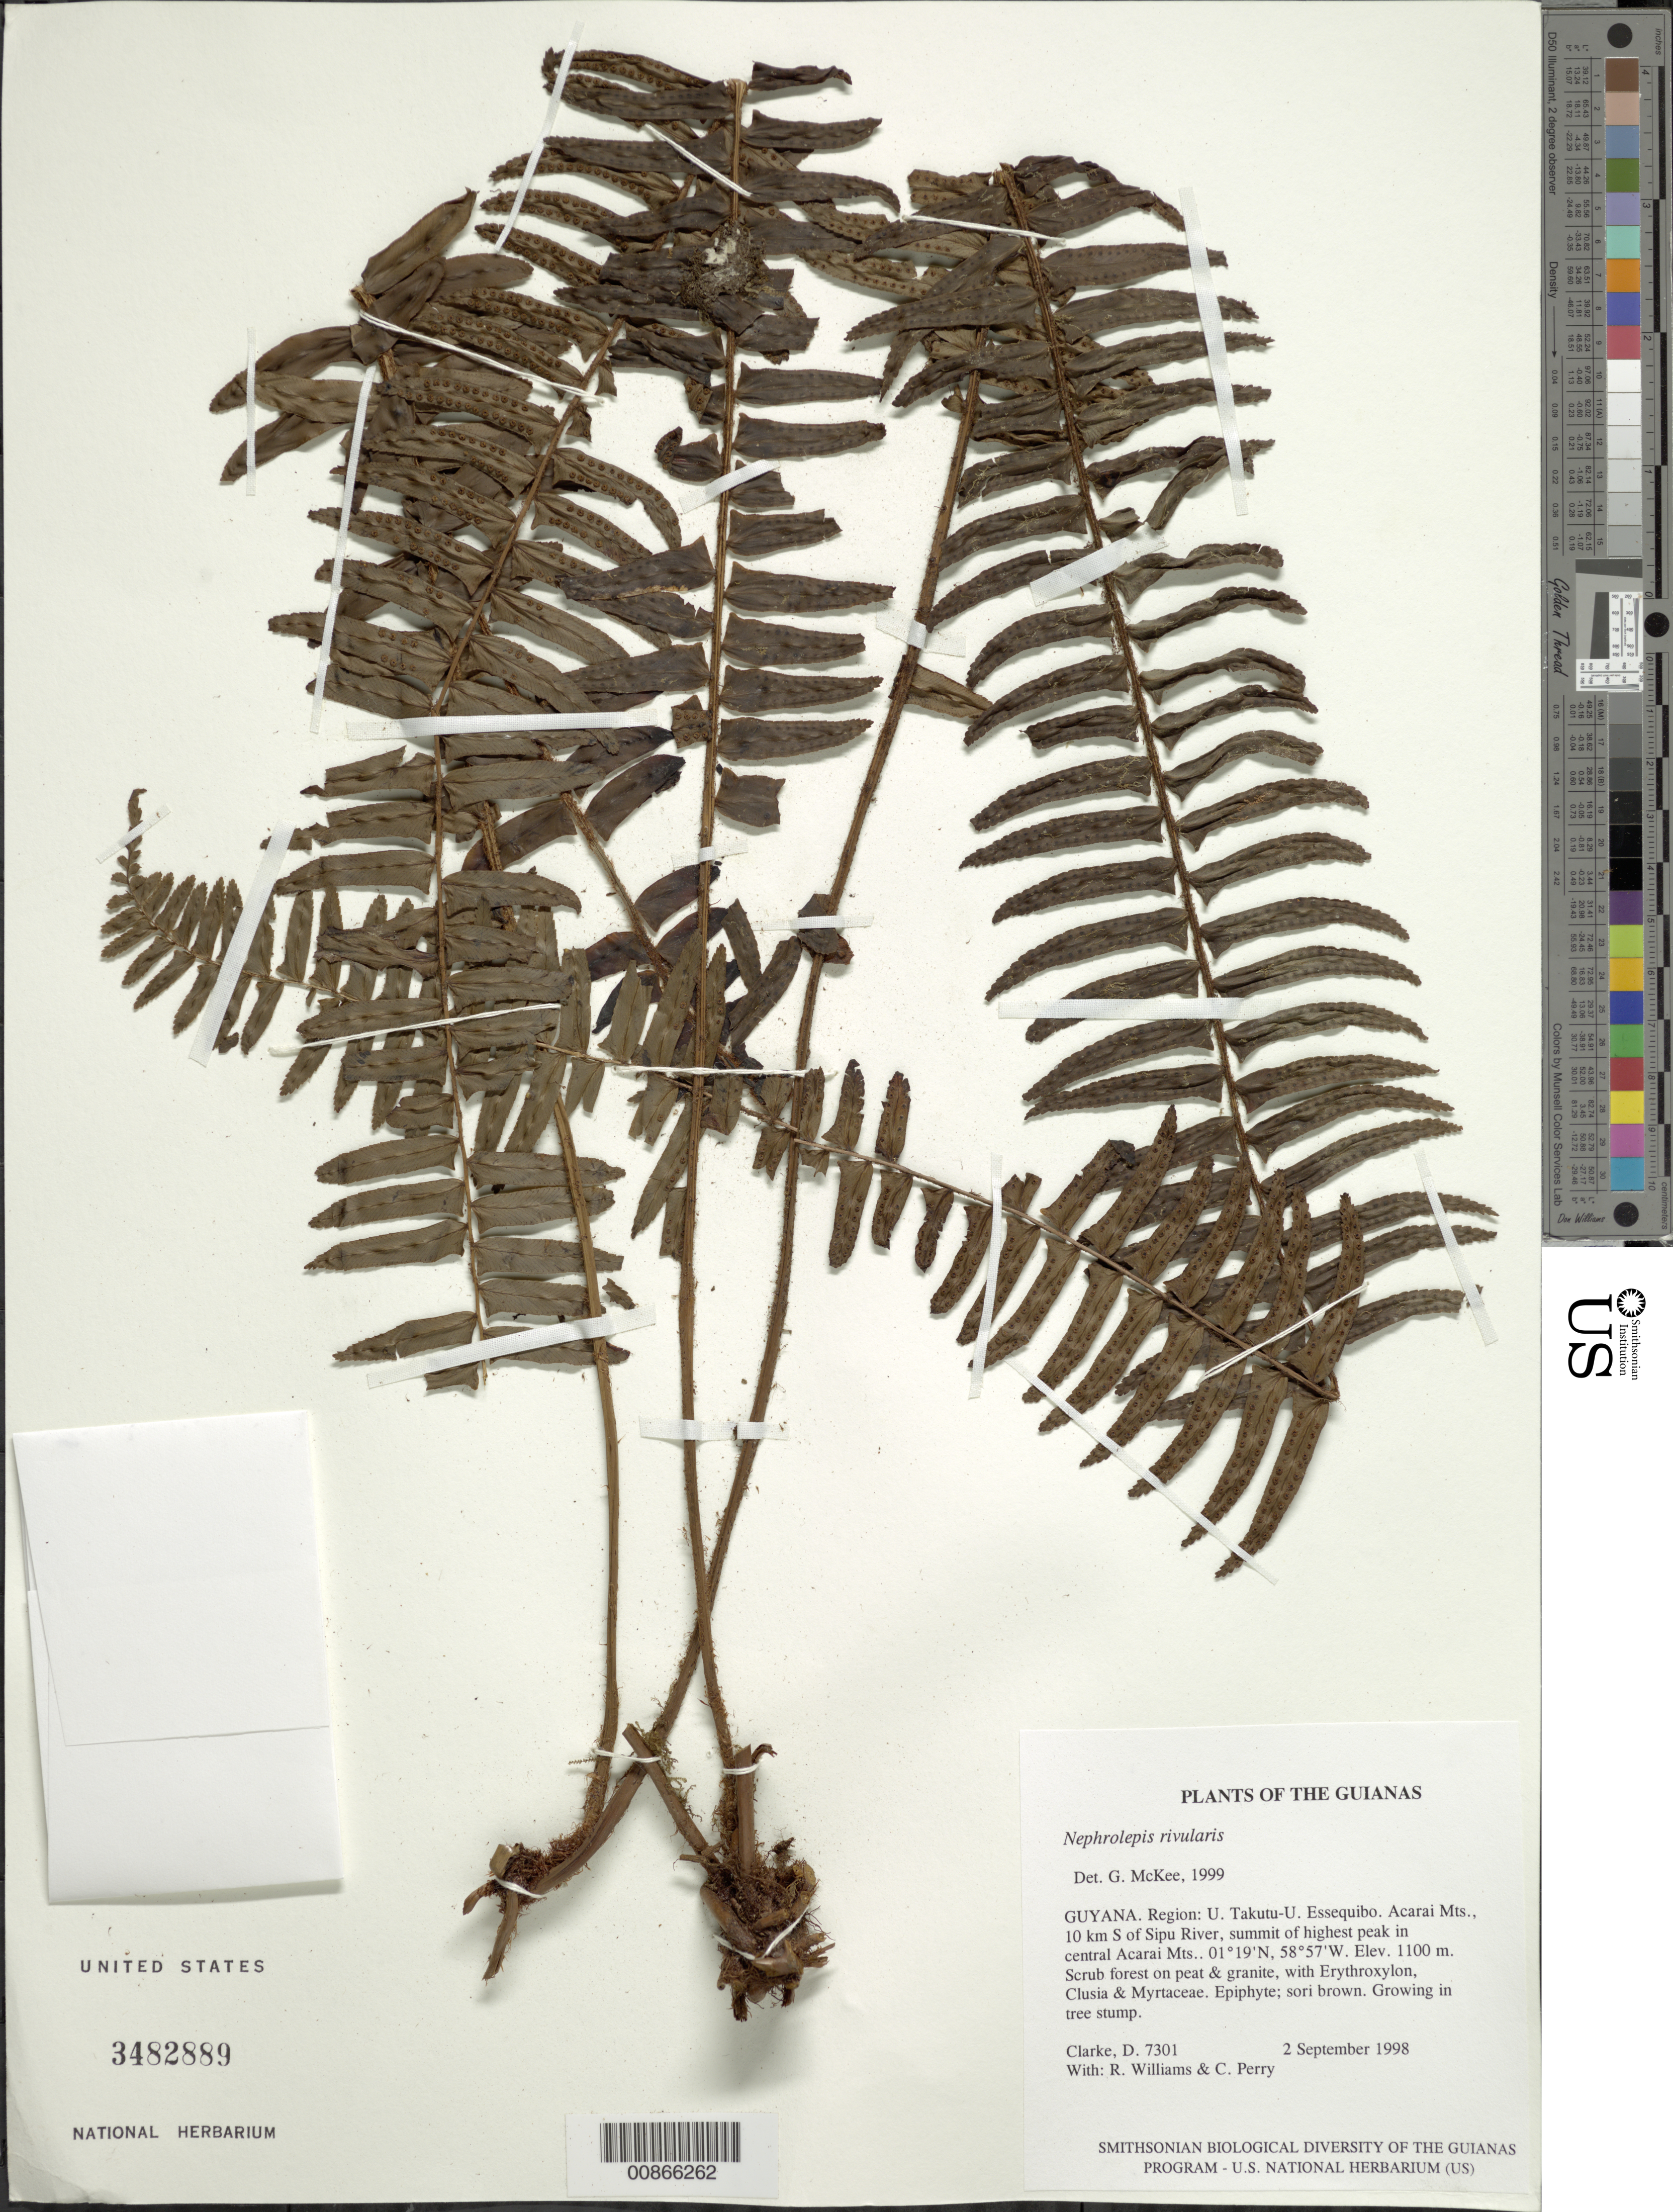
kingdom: Plantae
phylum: Tracheophyta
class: Polypodiopsida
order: Polypodiales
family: Nephrolepidaceae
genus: Nephrolepis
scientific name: Nephrolepis rivularis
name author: (Vahl) Mett. ex Krug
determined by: McKee, G. S., (US), NMNH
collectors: H. D. Clarke, R. Williams & C. Perry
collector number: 7301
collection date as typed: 2 September 1998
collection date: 1998-09-02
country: Guyana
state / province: U. Takutu-U. Essequibo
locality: Acarai Mts., 10 km S. of Sipu River, summit of highest peak in central Acarai Mts.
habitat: Scrub forest on peat & granite, with Erythroxylum, Clusia & Myrtaceae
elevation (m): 1100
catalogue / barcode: US 3482889